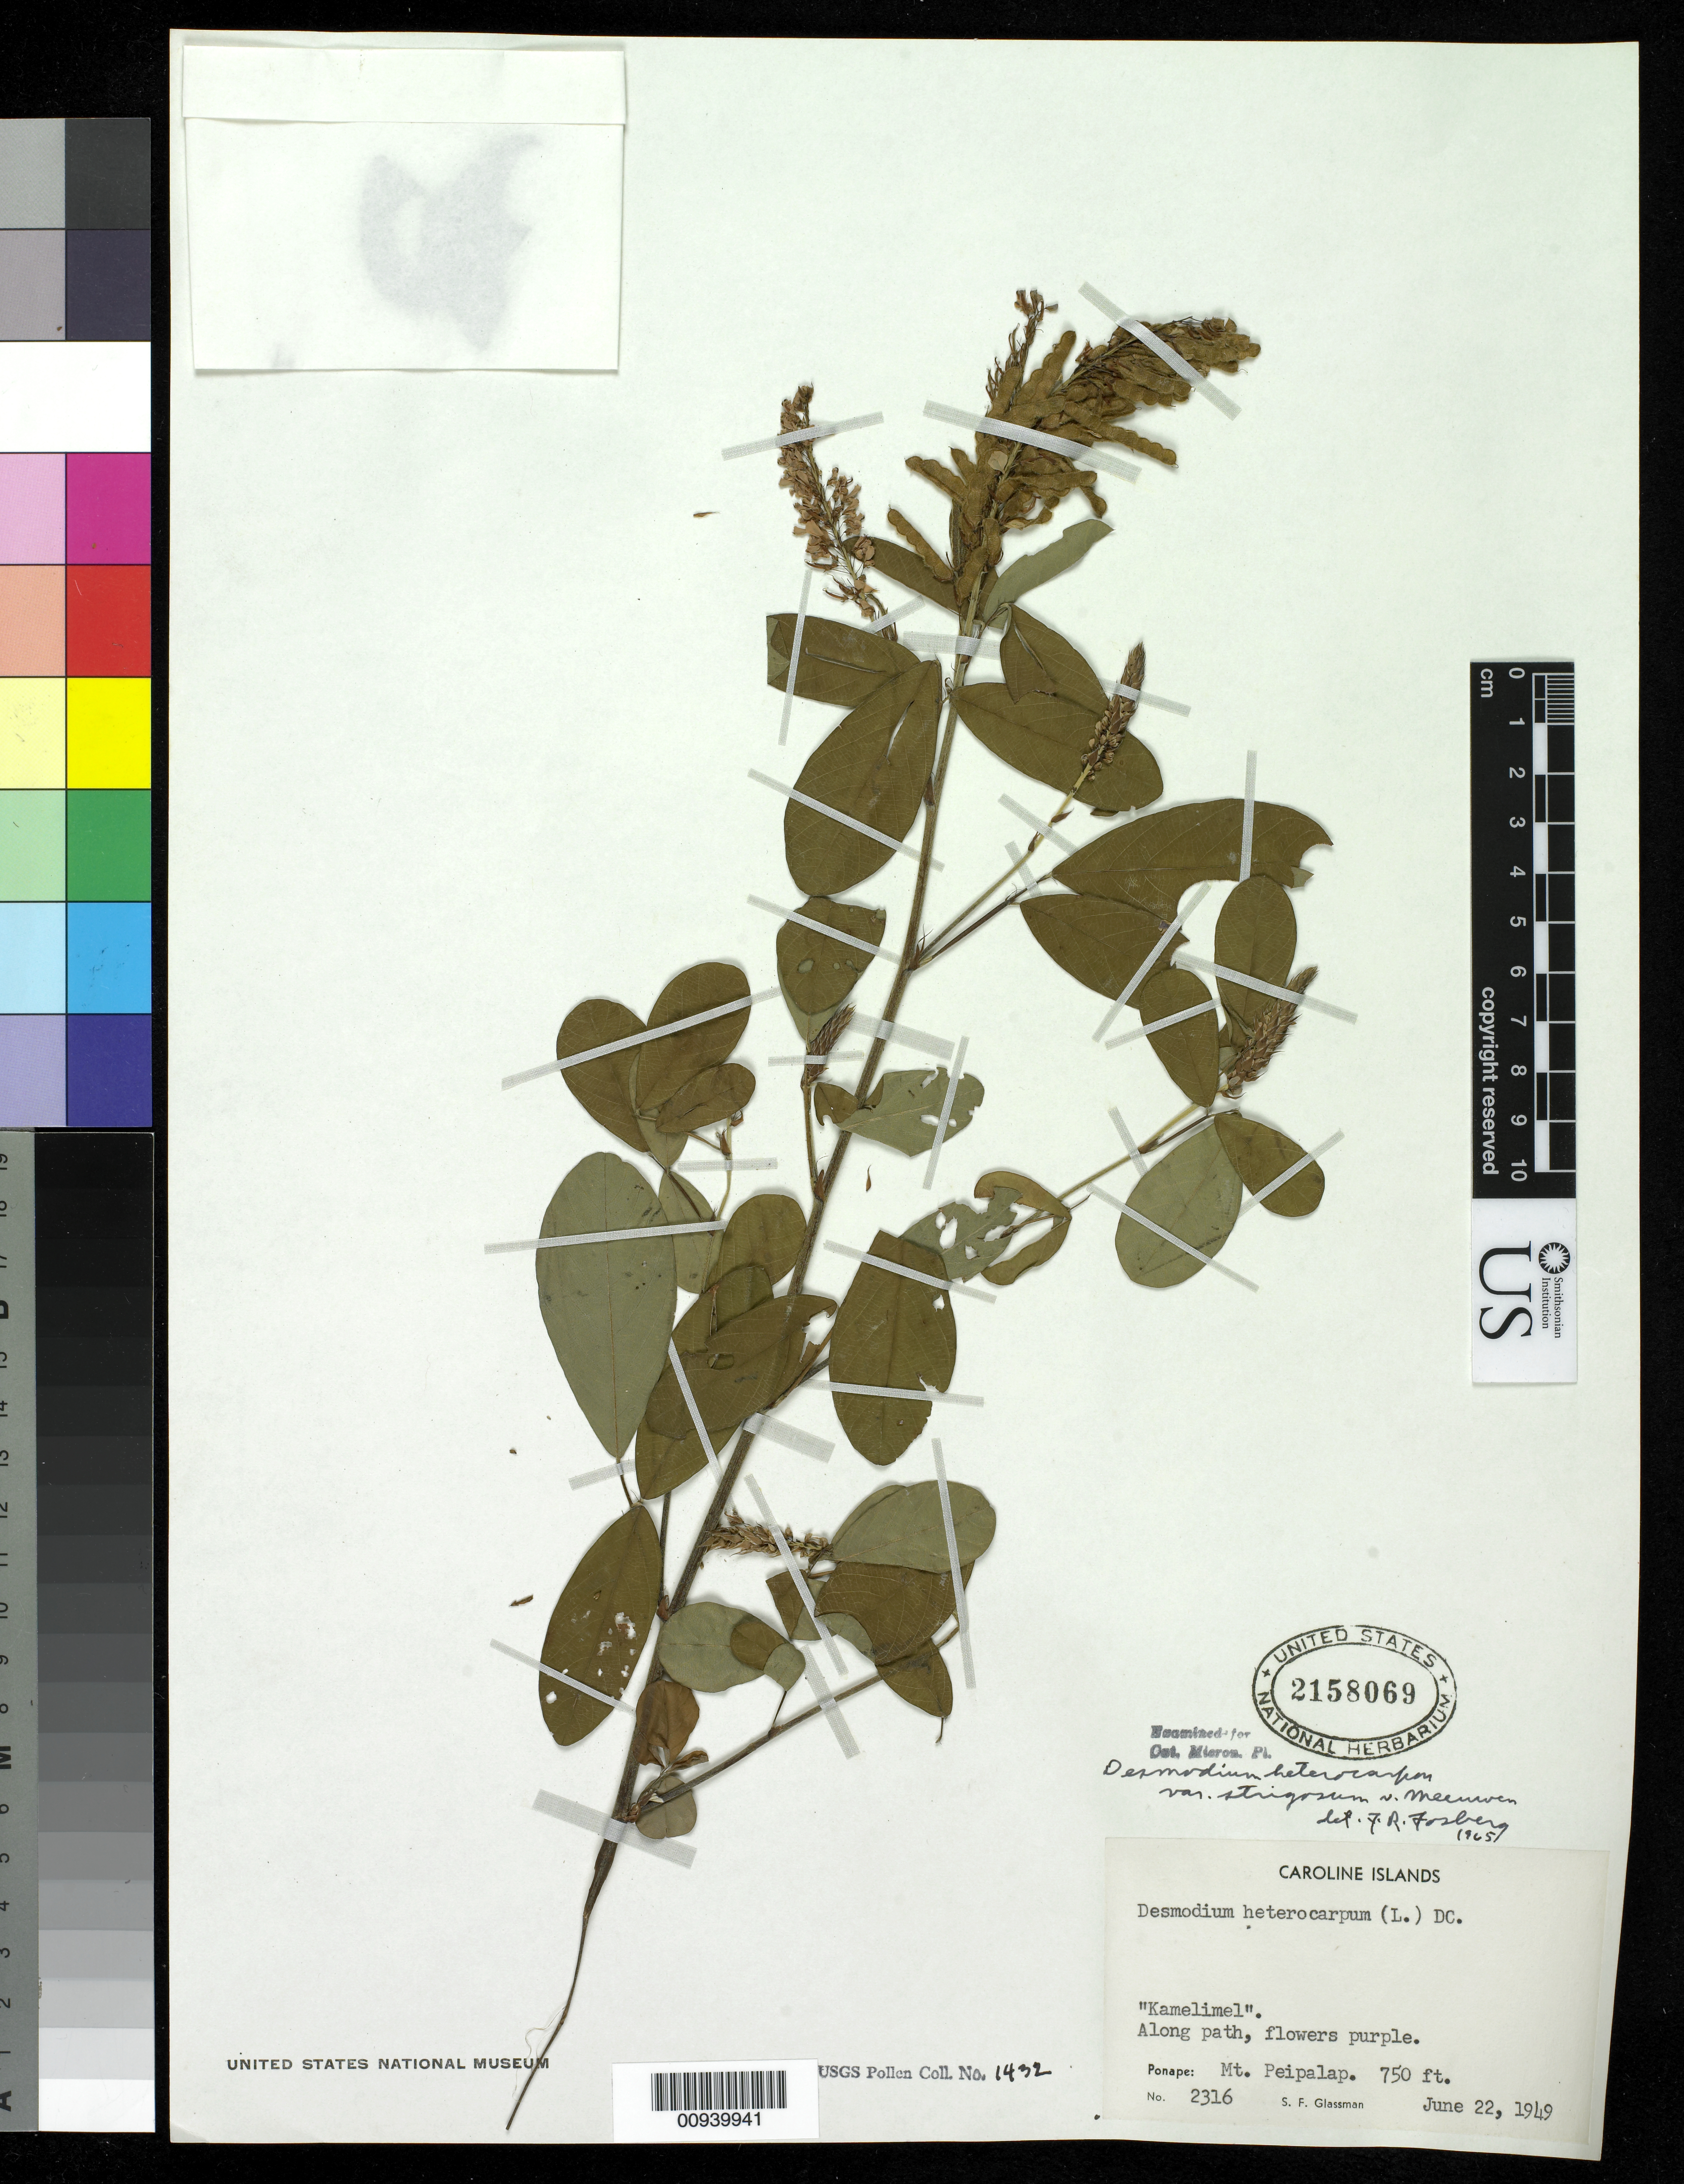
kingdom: Plantae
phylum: Tracheophyta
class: Magnoliopsida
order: Fabales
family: Fabaceae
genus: Grona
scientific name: Grona heterocarpos var. strigosa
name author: (Meeuwen) H. Ohashi & K. Ohashi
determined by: Strong, Mark T., (BOT), Smithsonian Institution - National Museum of Natural History (UNITED STATES)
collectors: S. F. Glassman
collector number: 2316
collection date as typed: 22 Jun 1949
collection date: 1949-06-22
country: Micronesia, Federated States of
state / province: Pohnpei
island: Pohnpei [Ponape]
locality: Ponape: Mt. Peiplalap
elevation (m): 229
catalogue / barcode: US 2158069